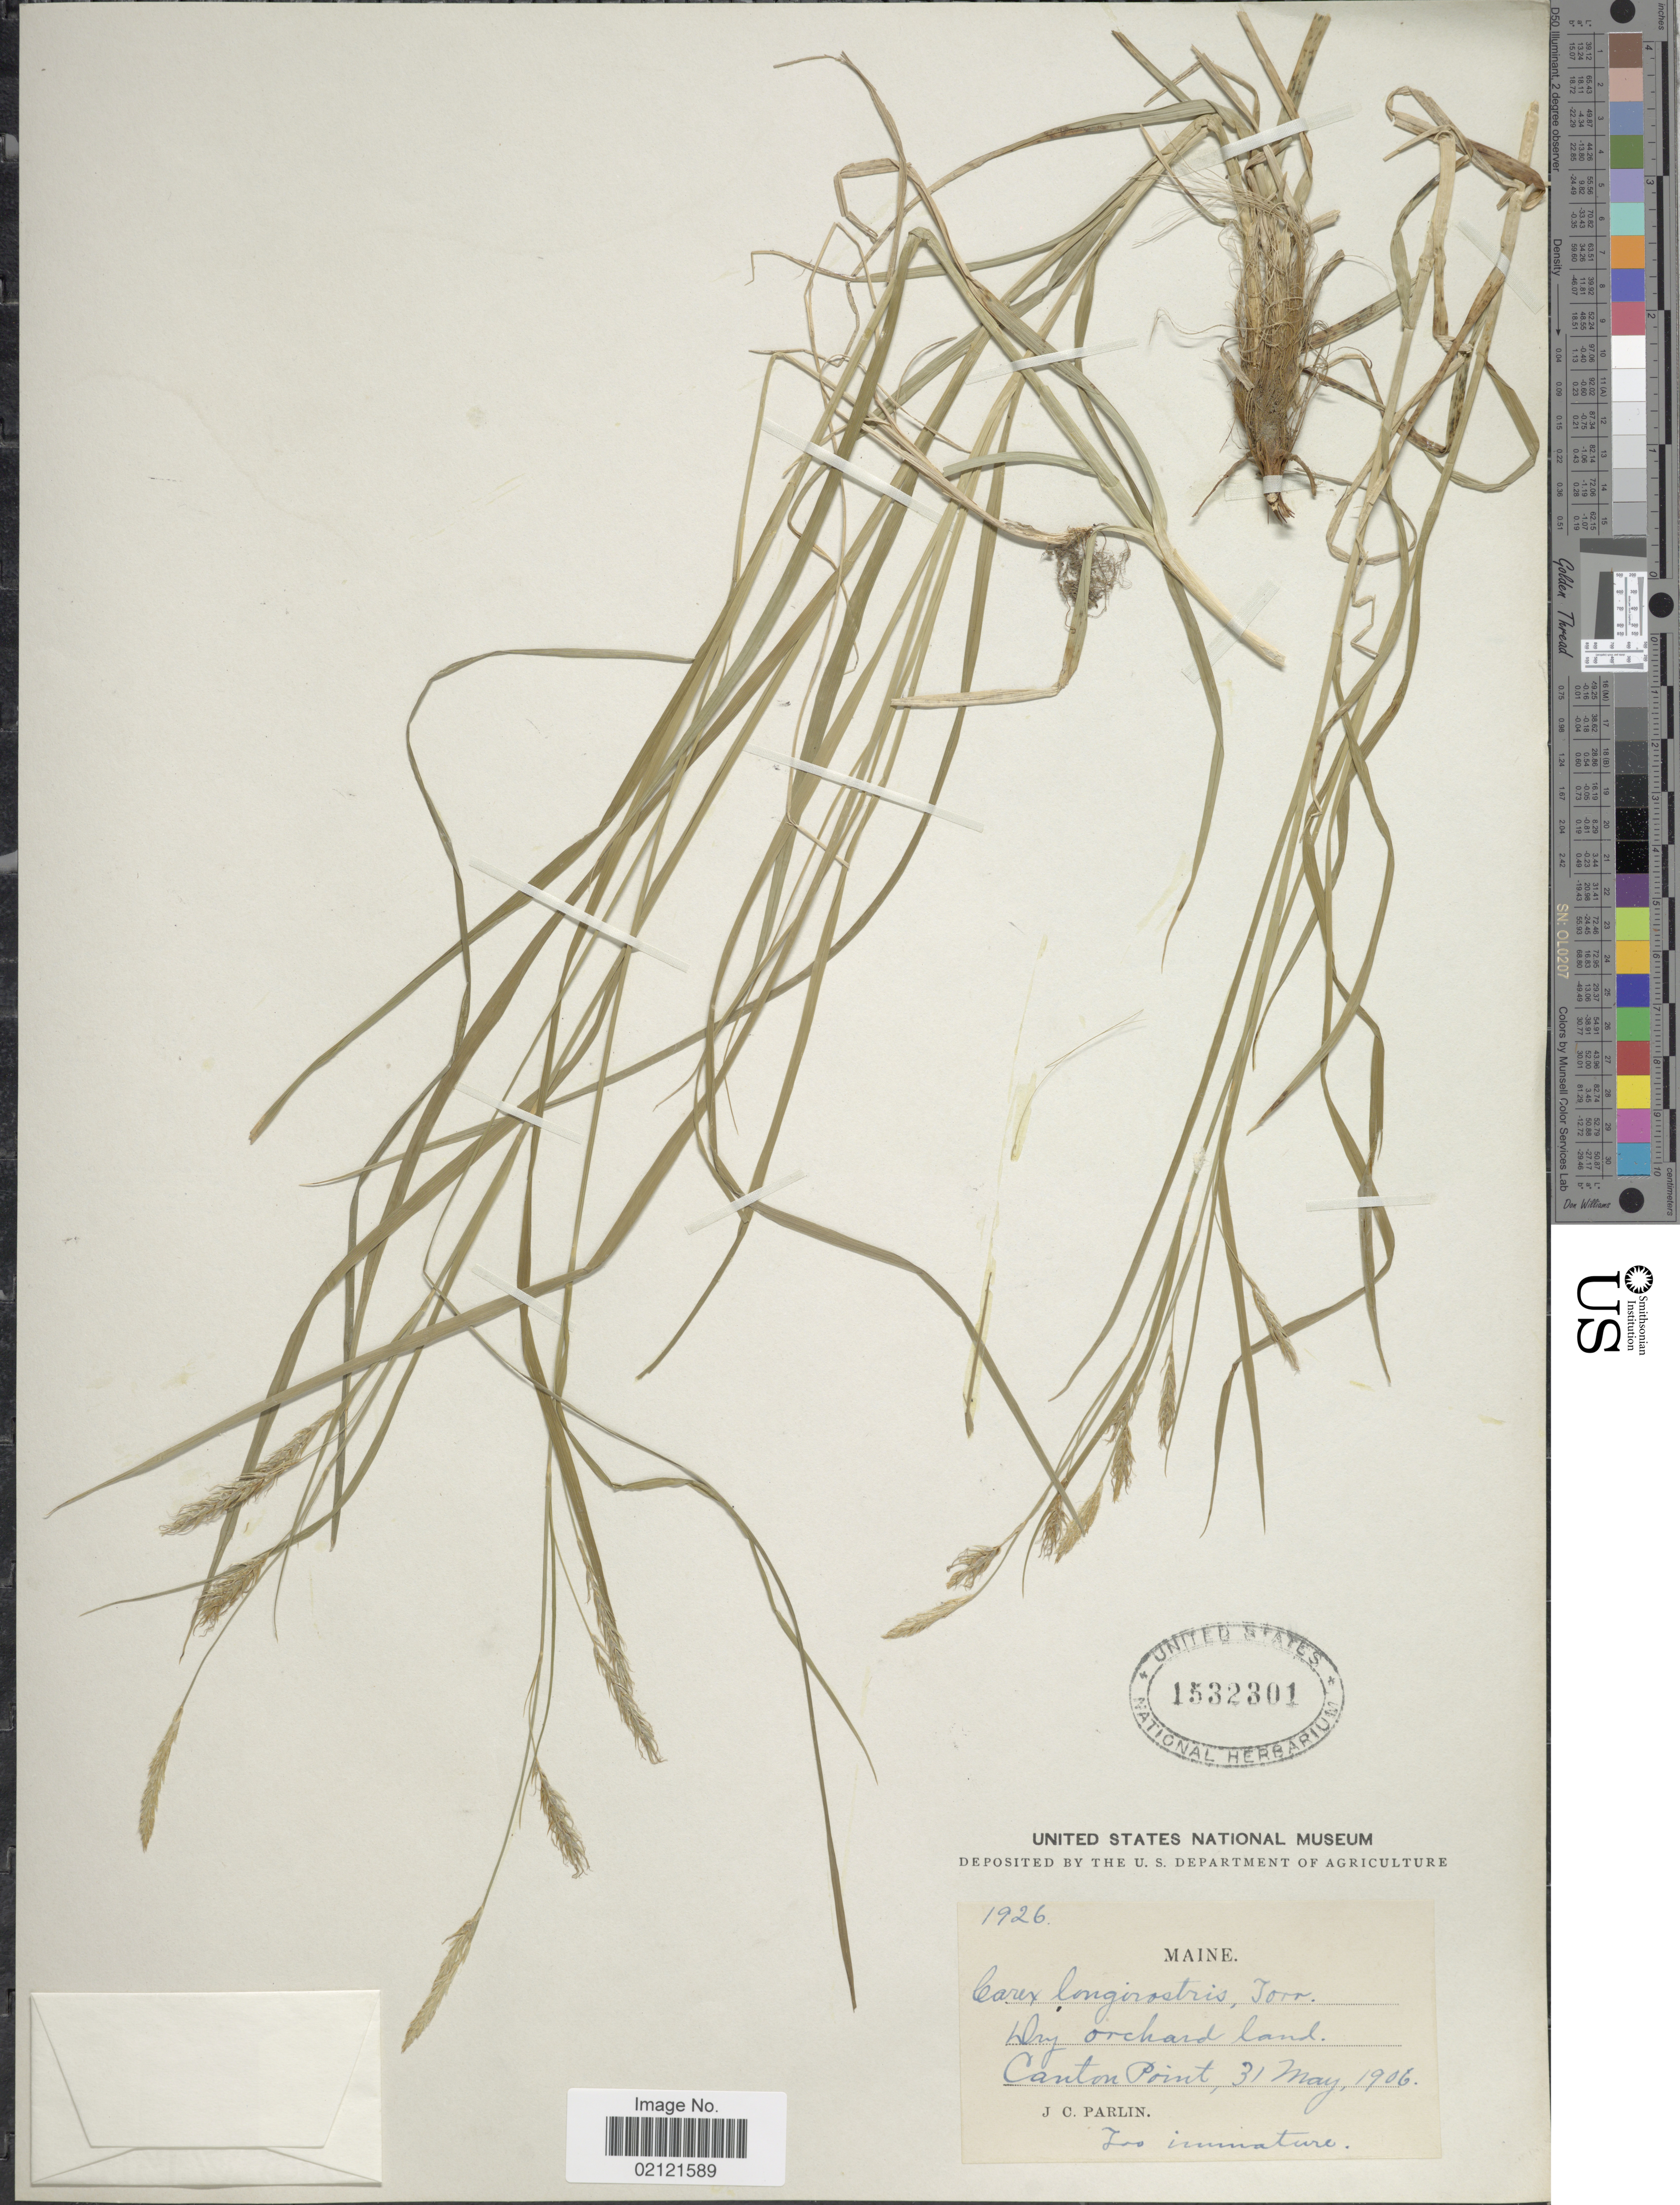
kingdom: Plantae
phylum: Tracheophyta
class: Liliopsida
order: Poales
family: Cyperaceae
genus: Carex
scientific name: Carex sprengelii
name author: Dewey ex Spreng.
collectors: J. Parlin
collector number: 1926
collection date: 1906-05-31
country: United States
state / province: Maine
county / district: Oxford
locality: Canton Point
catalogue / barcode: US 1532301